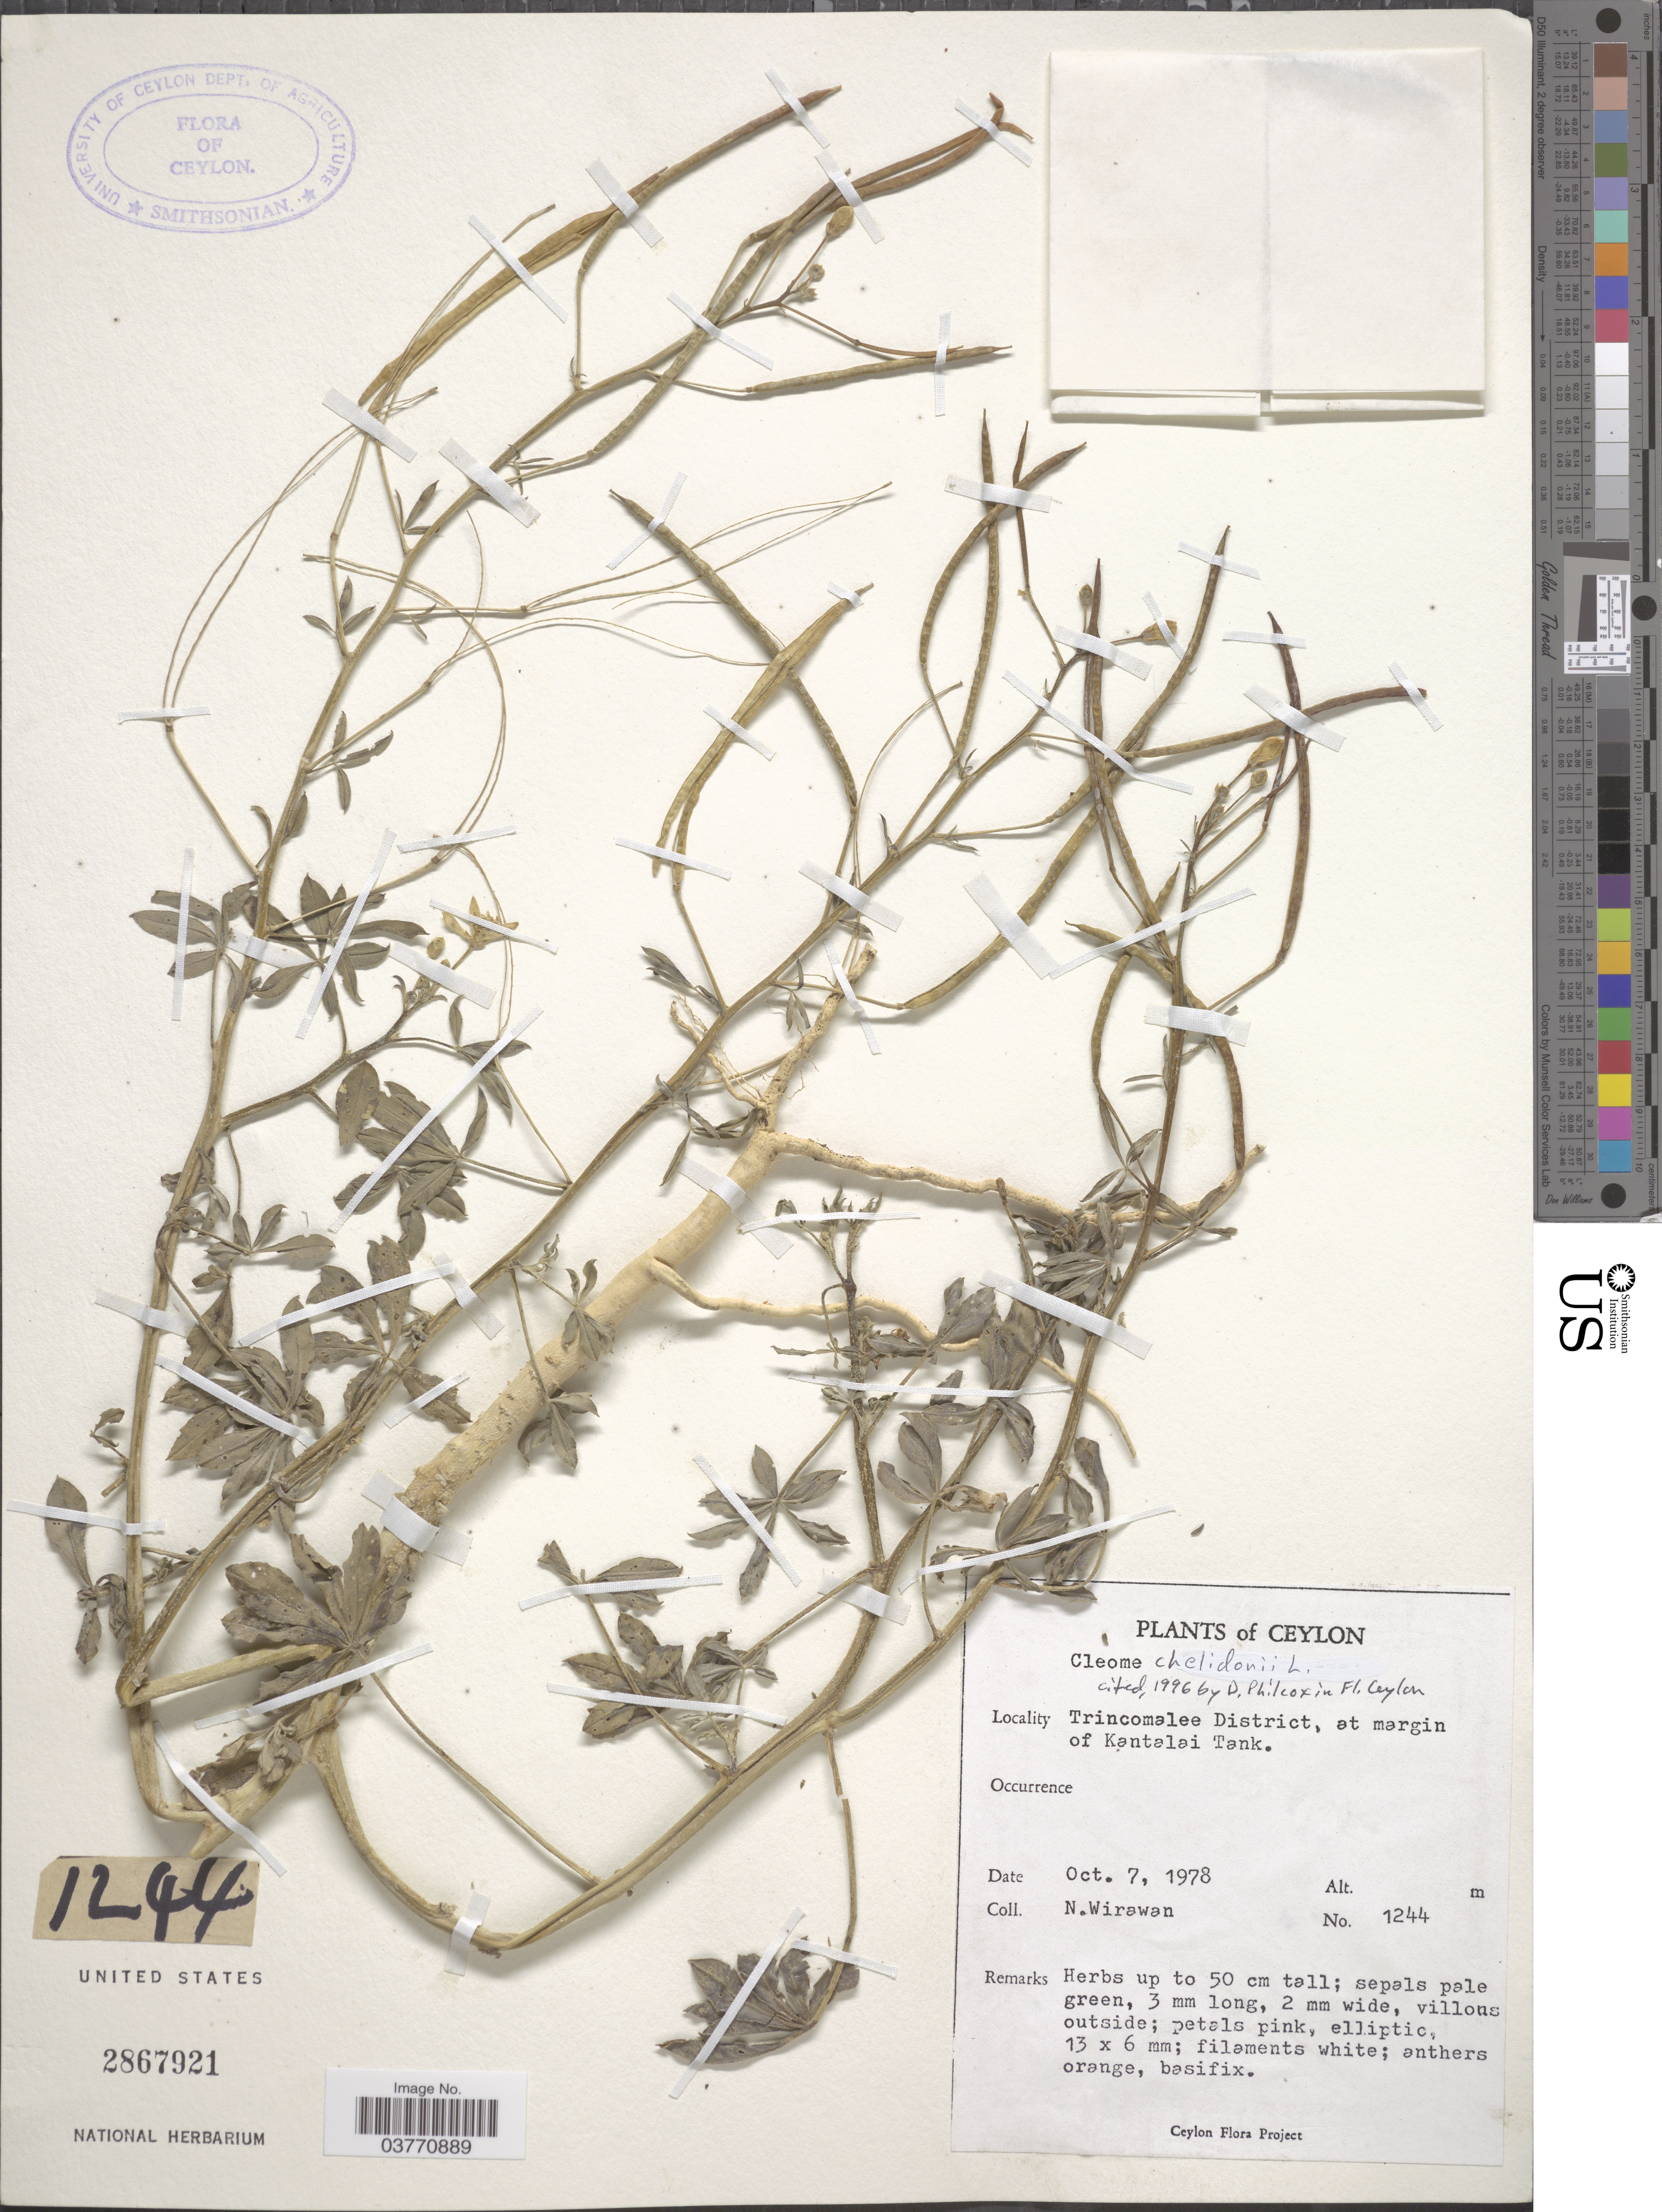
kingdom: Plantae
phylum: Tracheophyta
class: Magnoliopsida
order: Brassicales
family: Cleomaceae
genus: Corynandra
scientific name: Corynandra chelidonii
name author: (L. f.) Cochrane & Iltis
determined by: Strong, M. T., (US), Smithsonian Institution - National Museum of Natural History (UNITED STATES)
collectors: N. Wirawan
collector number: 1244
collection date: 1978-10-07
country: Sri Lanka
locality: Ceylon. Trincomalee District, at margin of Kantalai Tank.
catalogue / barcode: US 2867921